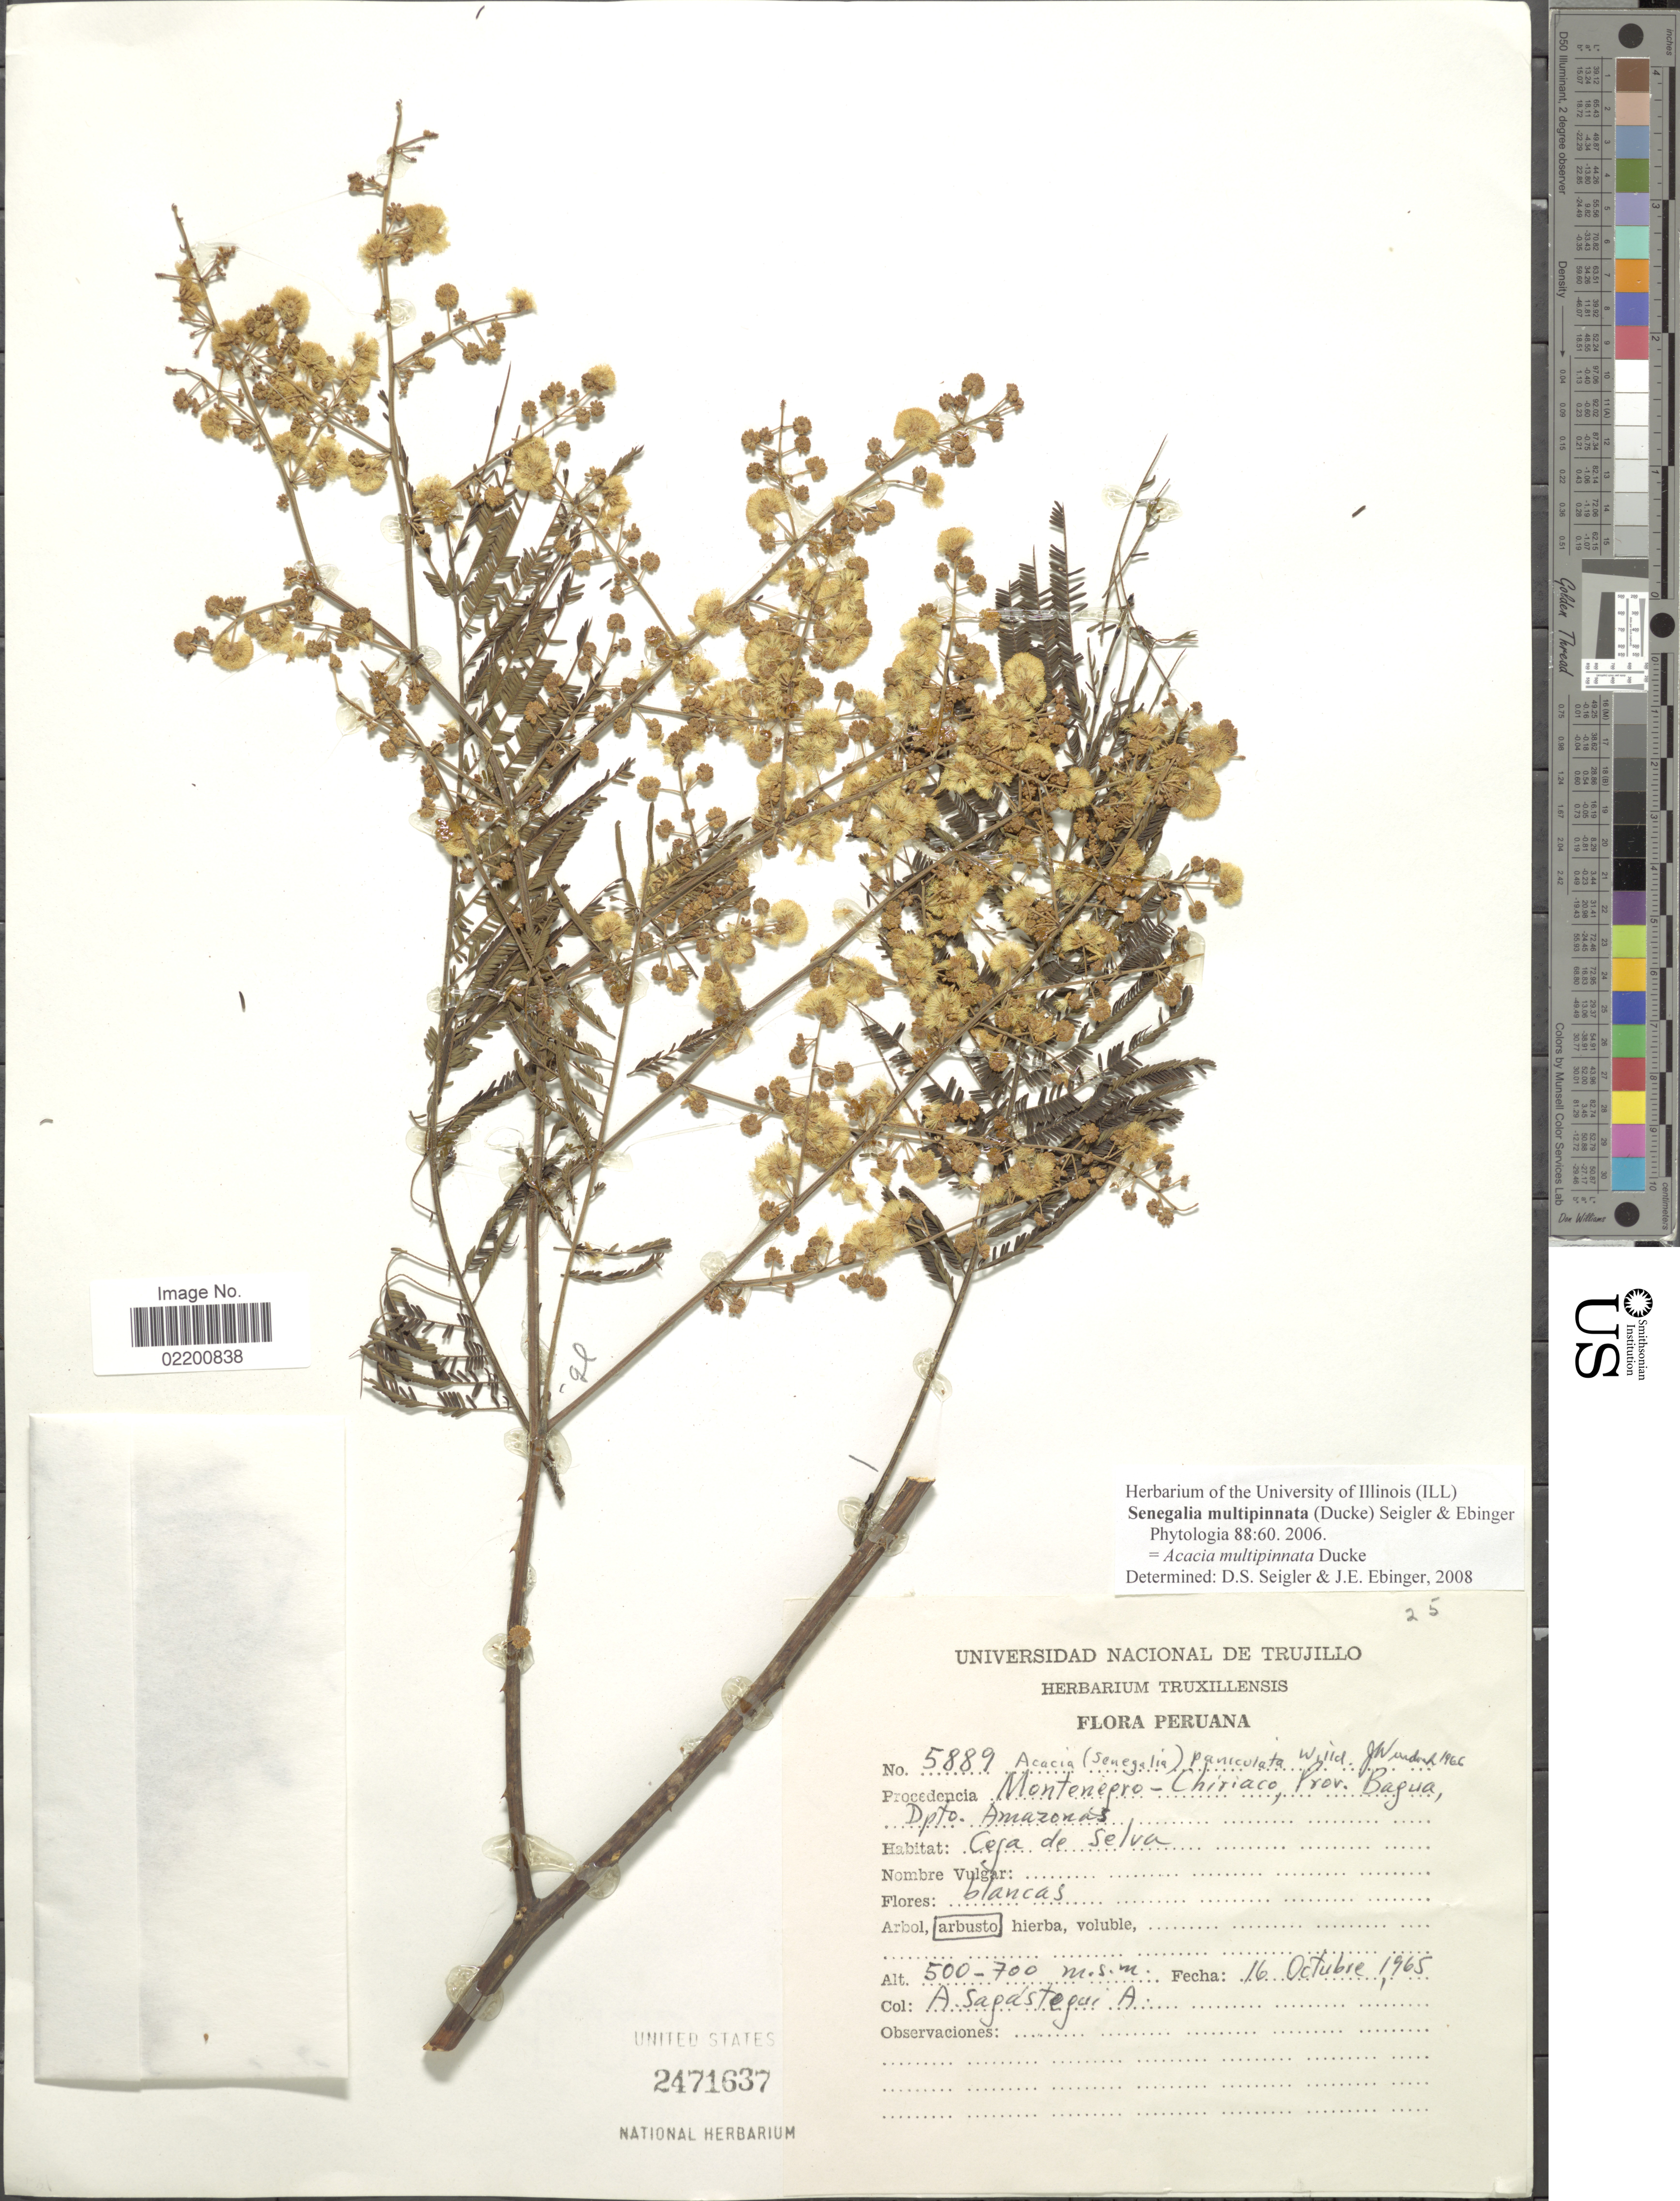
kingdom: Plantae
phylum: Tracheophyta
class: Magnoliopsida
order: Fabales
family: Fabaceae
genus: Senegalia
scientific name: Senegalia multipinnata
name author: (Ducke) Seigler & Ebinger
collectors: A. Sagástegui A.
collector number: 5889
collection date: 1965-10-16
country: Peru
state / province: Amazonas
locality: Montenegro - Chiriaco, Prov. Bagua. Dpto. Amazonas. Peruana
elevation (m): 500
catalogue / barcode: US 2471637